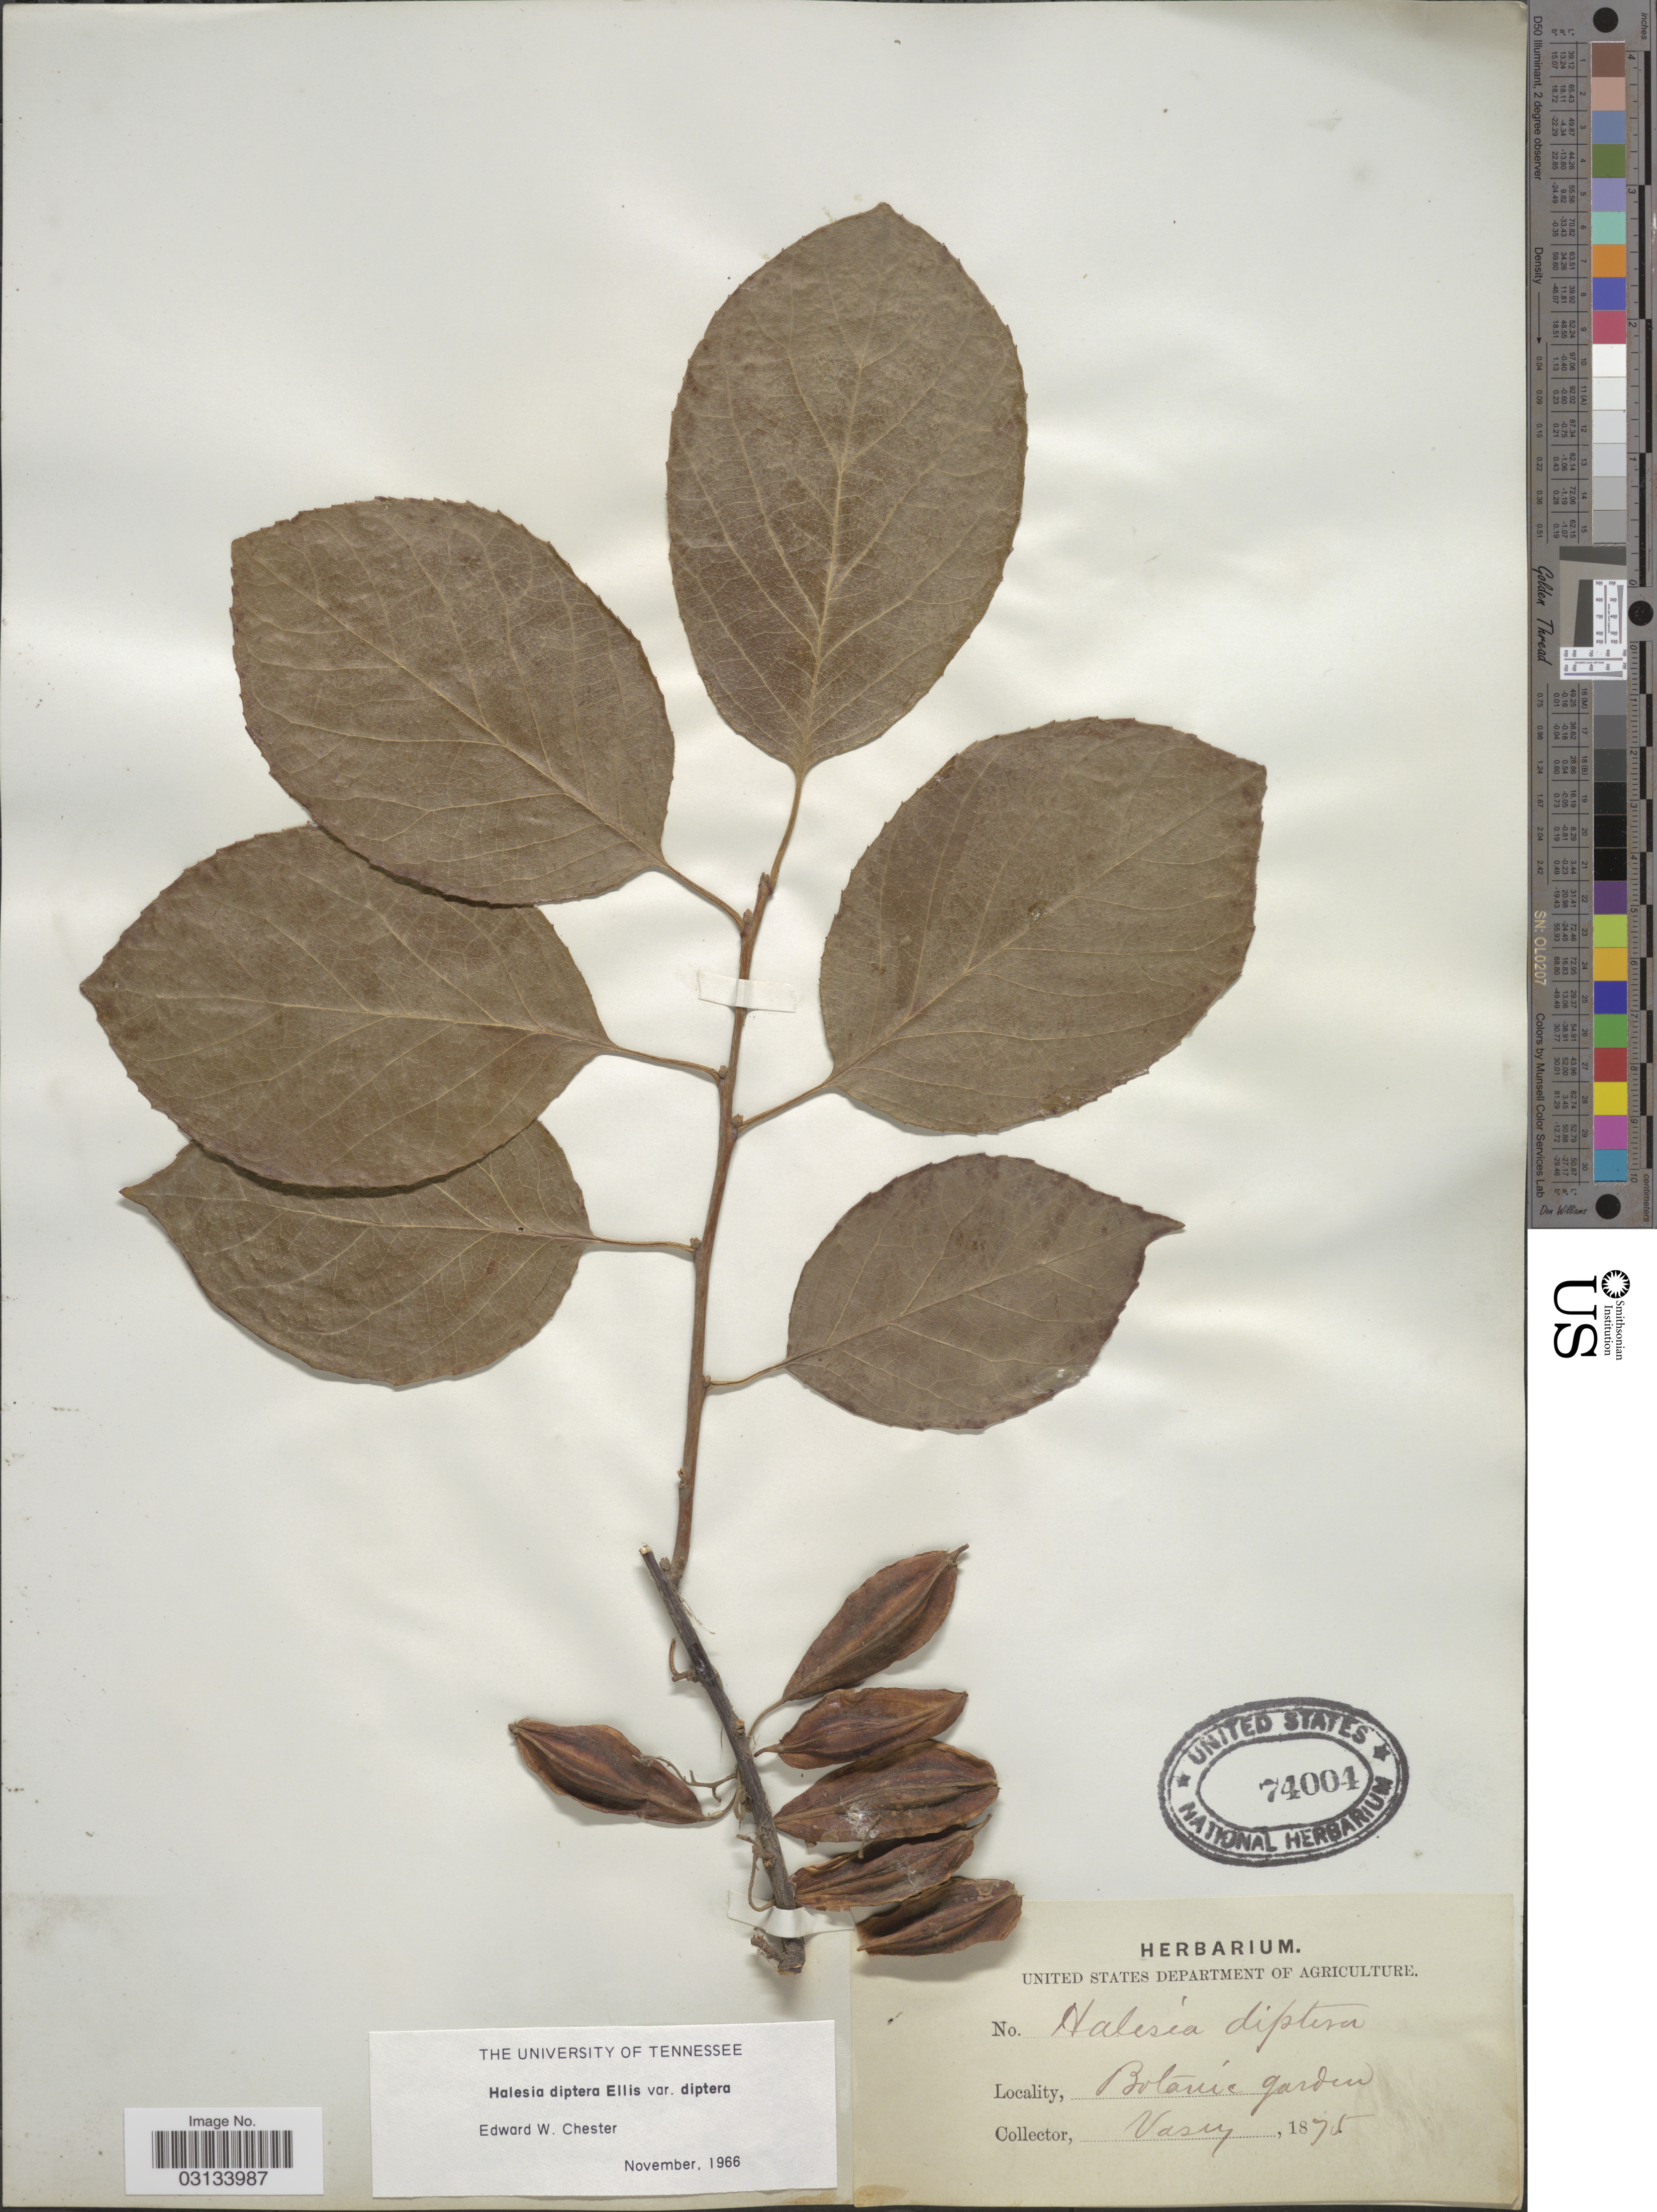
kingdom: Plantae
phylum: Tracheophyta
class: Magnoliopsida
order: Ericales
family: Styracaceae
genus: Halesia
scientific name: Halesia diptera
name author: J. Ellis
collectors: Vasey, --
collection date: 1875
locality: Botanic Garden.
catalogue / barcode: US 74004